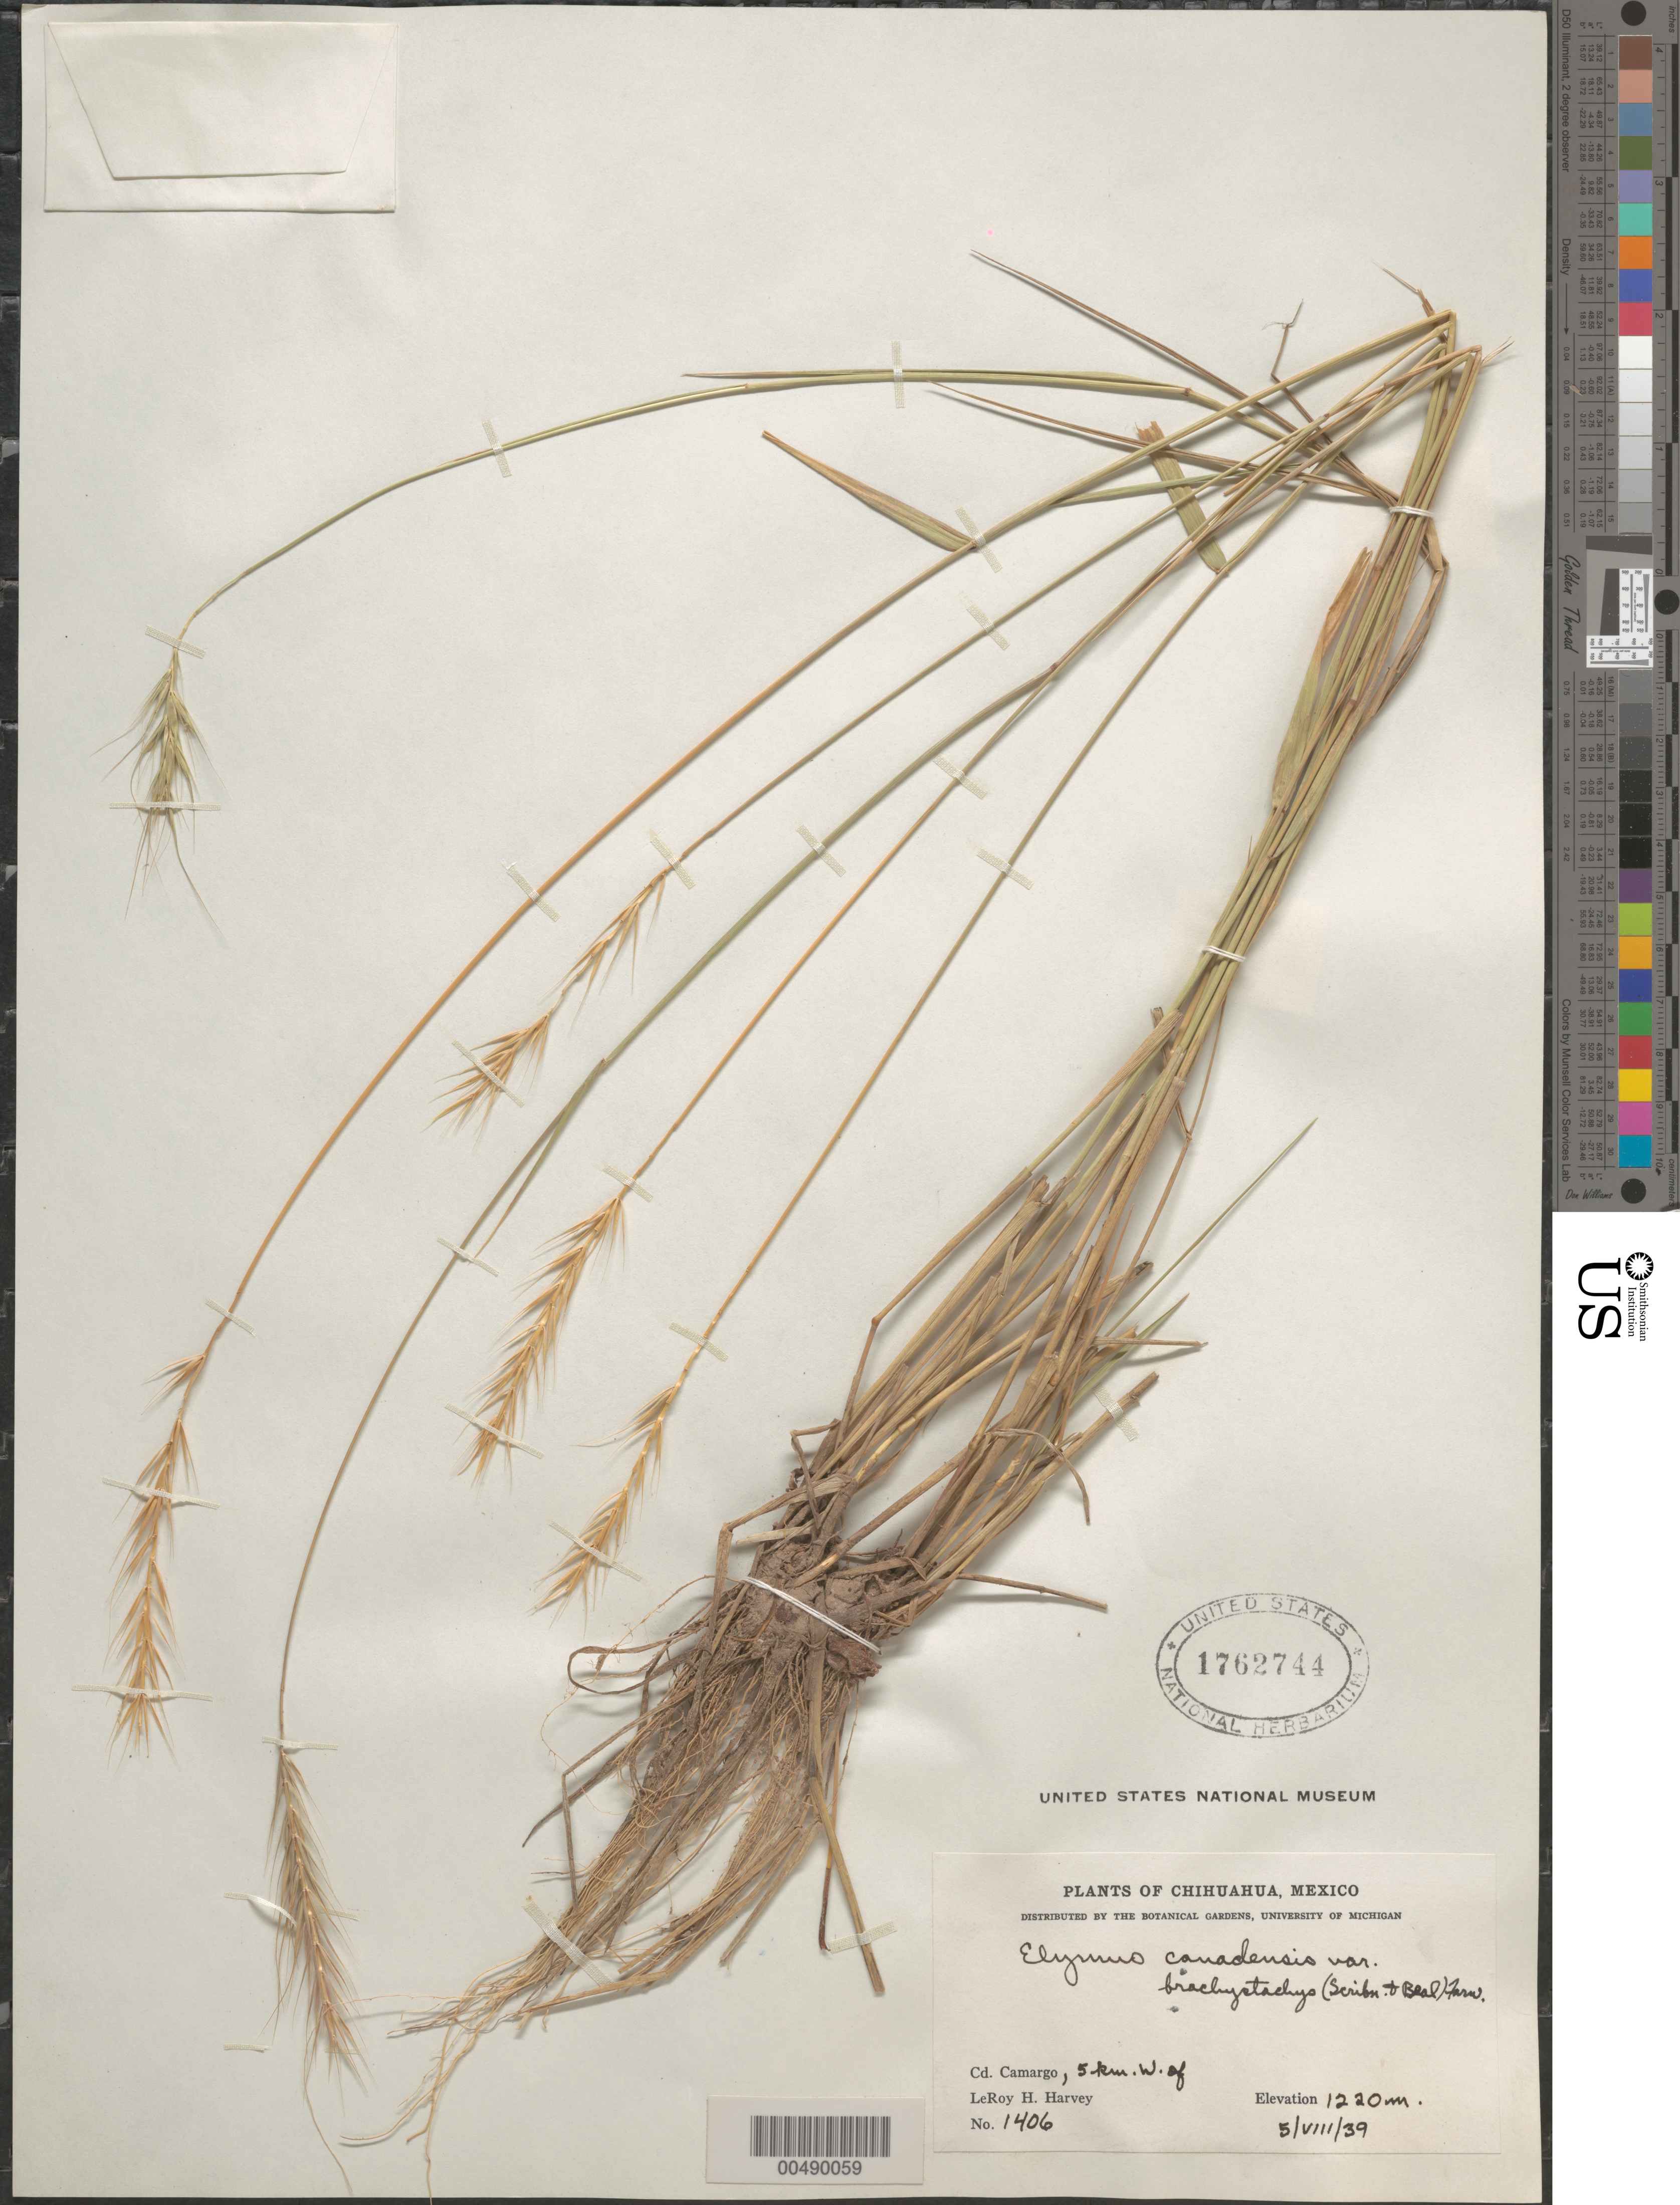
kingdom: Plantae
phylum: Tracheophyta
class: Liliopsida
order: Poales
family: Poaceae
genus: Elymus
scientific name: Elymus canadensis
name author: L.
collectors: L. H. Harvey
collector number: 1406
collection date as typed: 5 Aug 1939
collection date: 1939-08-05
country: Mexico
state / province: Chihuahua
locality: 5 km W of Cd. Camargo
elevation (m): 1220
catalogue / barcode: US 1762744